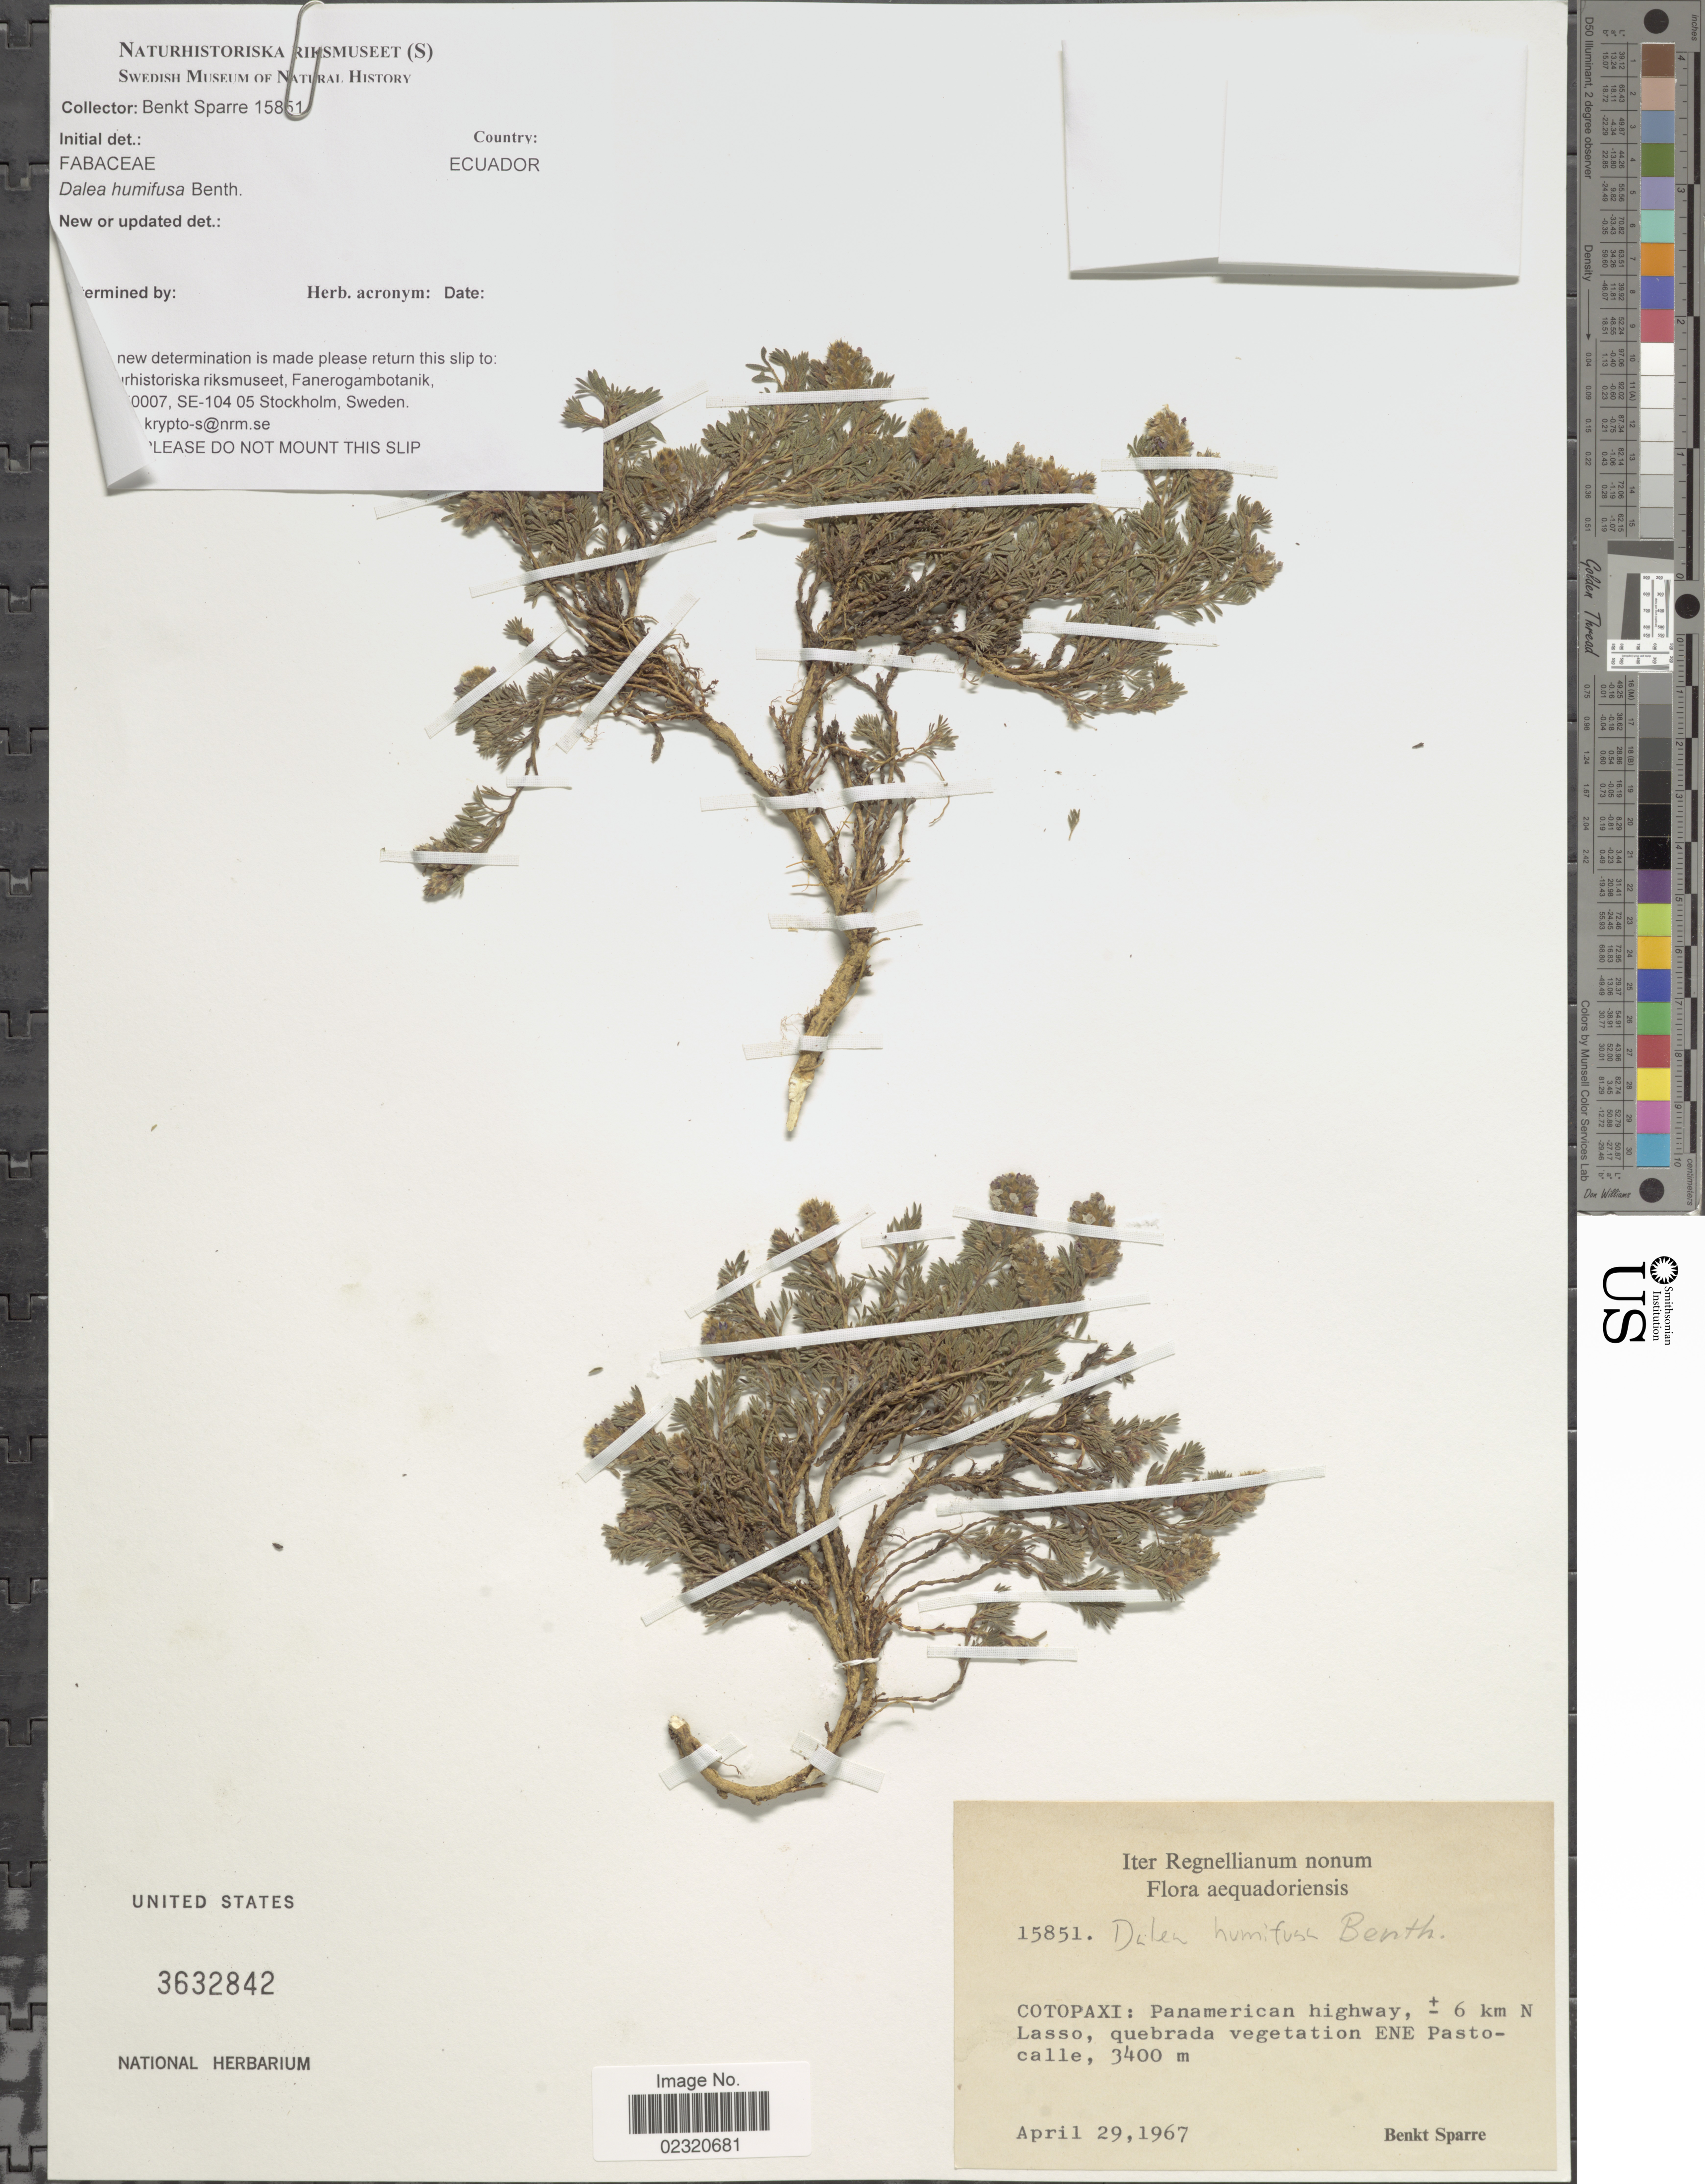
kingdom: Plantae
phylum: Tracheophyta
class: Magnoliopsida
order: Fabales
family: Fabaceae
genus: Dalea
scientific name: Dalea humifusa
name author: Benth.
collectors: B. Sparre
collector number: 15851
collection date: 1967-04-29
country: Ecuador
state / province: Cotopaxi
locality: Panamerican highway, ± 6 km N Lasso, quebrada vegetation ENE Pasto-calle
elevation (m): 3400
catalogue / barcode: US 3632842